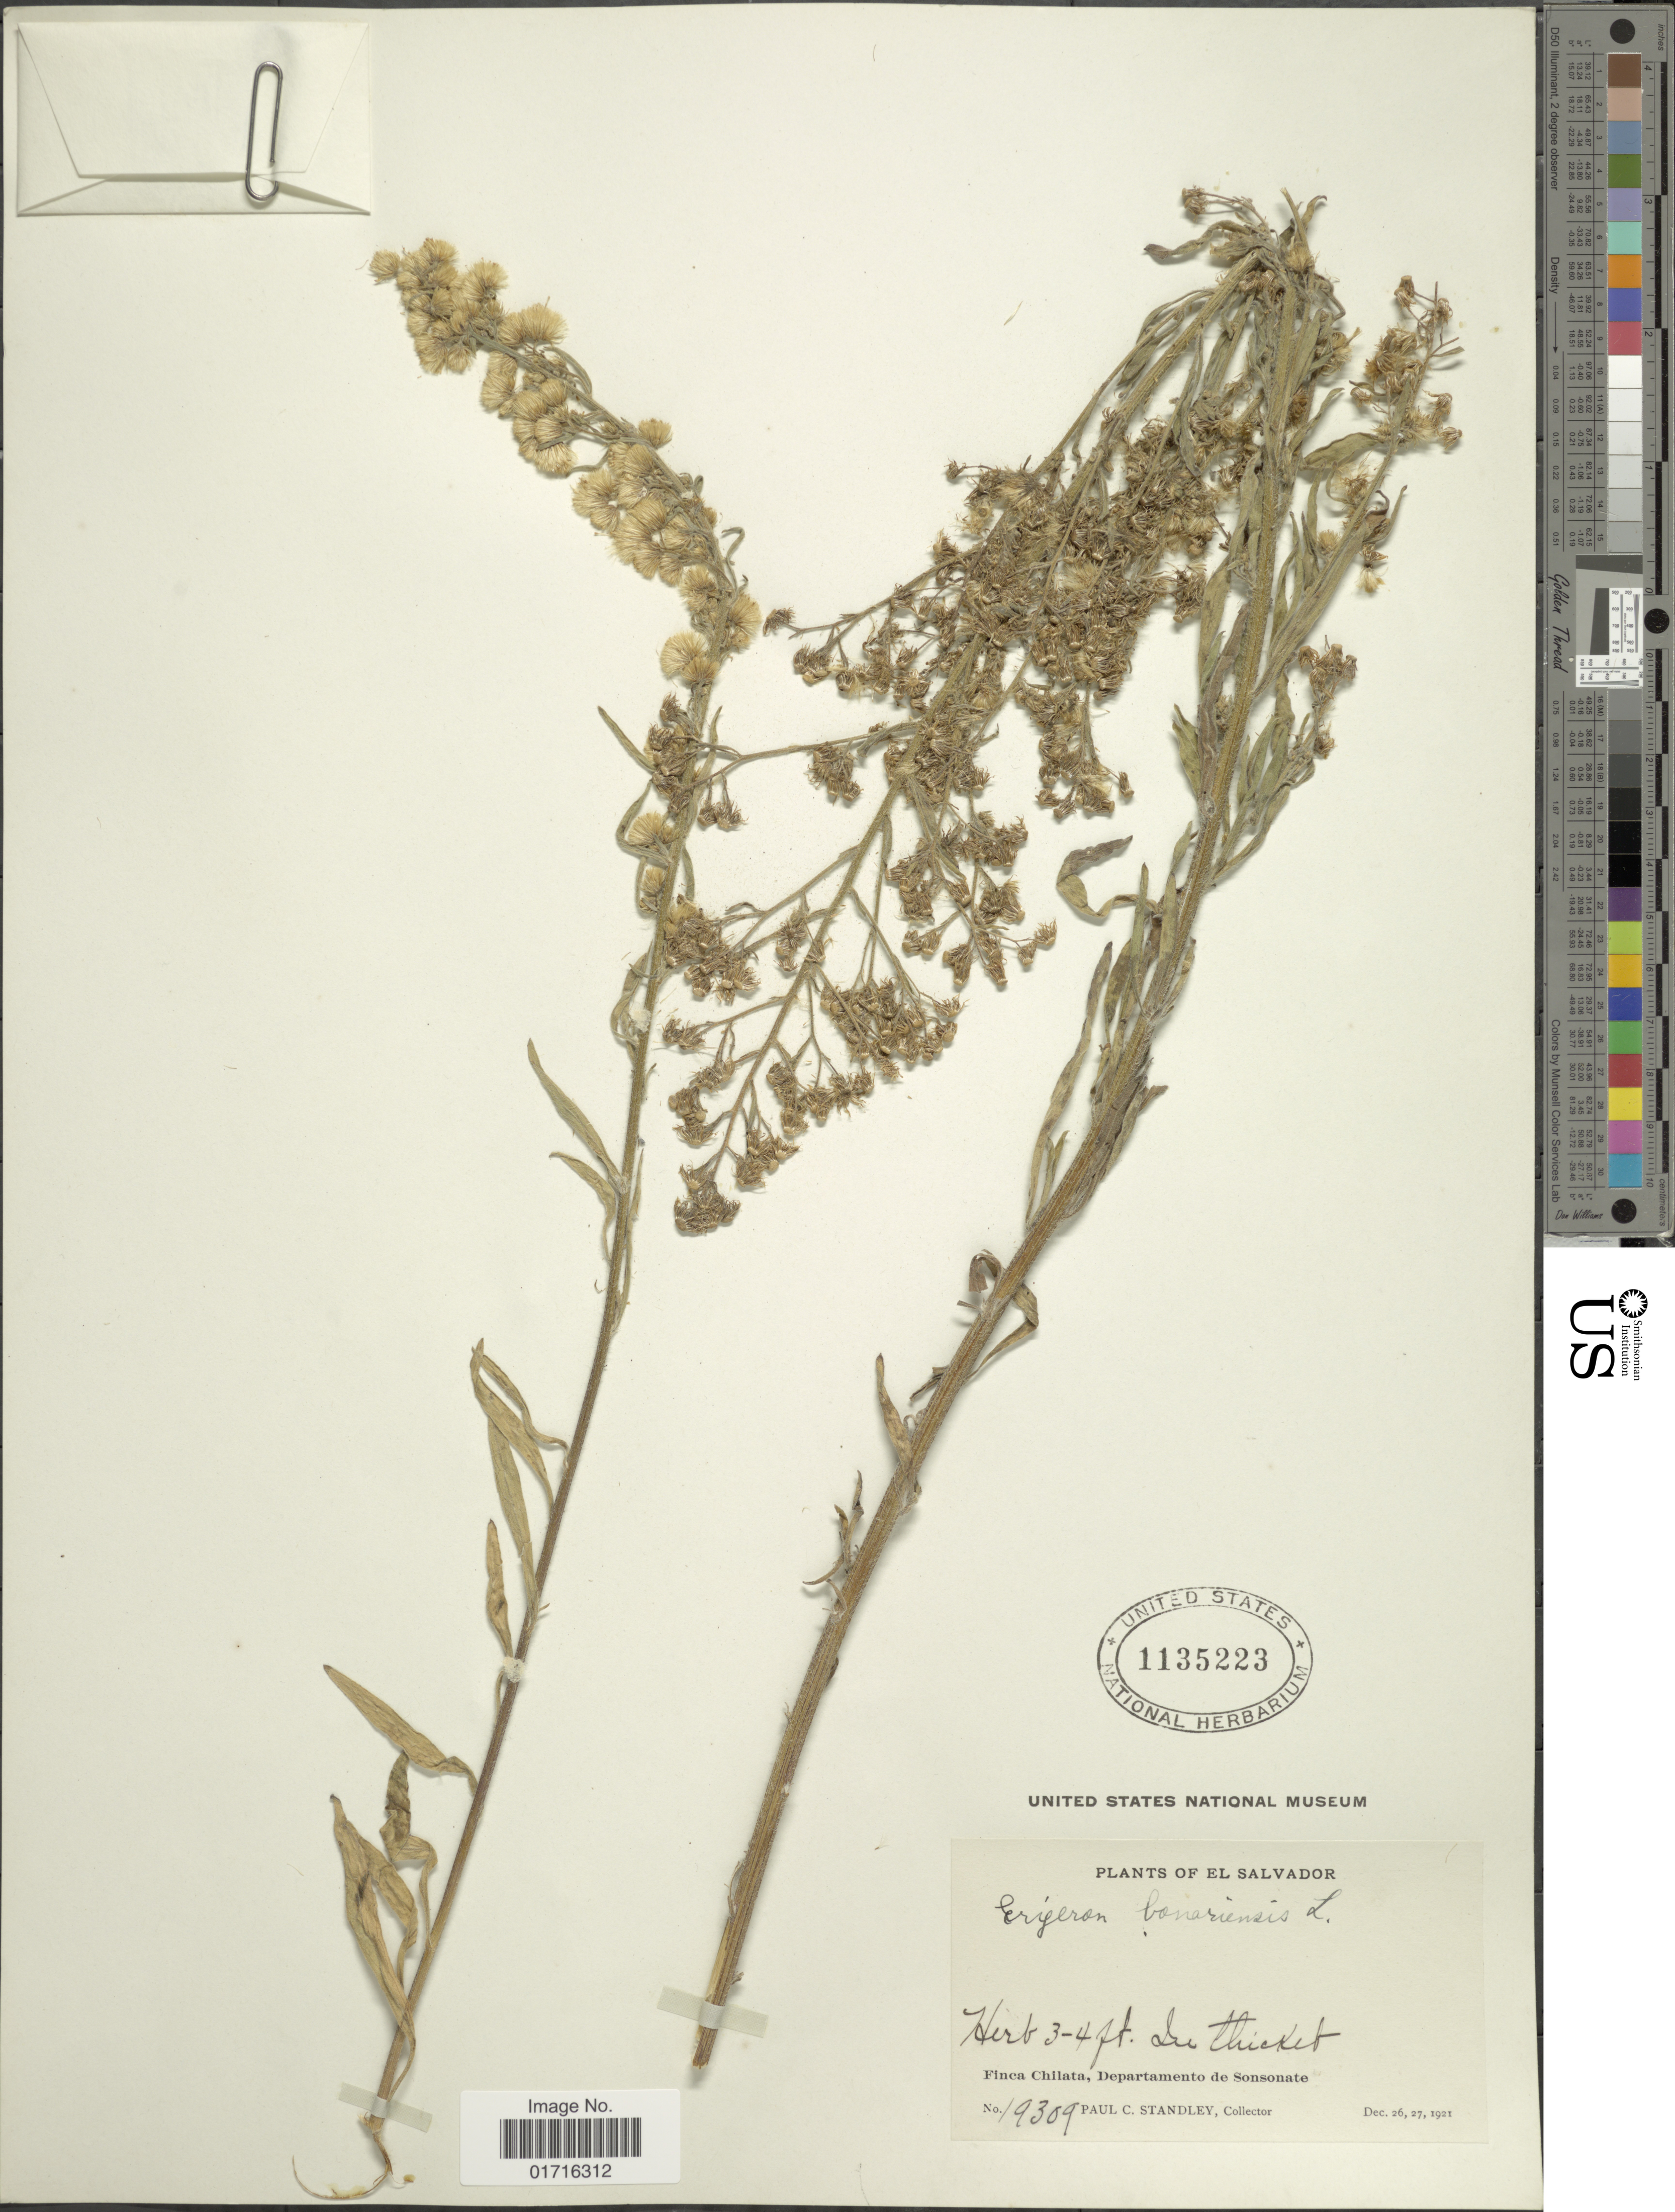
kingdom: Plantae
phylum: Tracheophyta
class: Magnoliopsida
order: Asterales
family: Asteraceae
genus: Conyza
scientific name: Conyza bonariensis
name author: (L.) Cronq.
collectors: P. C. Standley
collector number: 19309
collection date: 1921-12-26/1921-12-27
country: El Salvador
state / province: Sonsonate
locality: Finca Chilata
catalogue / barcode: US 1135223